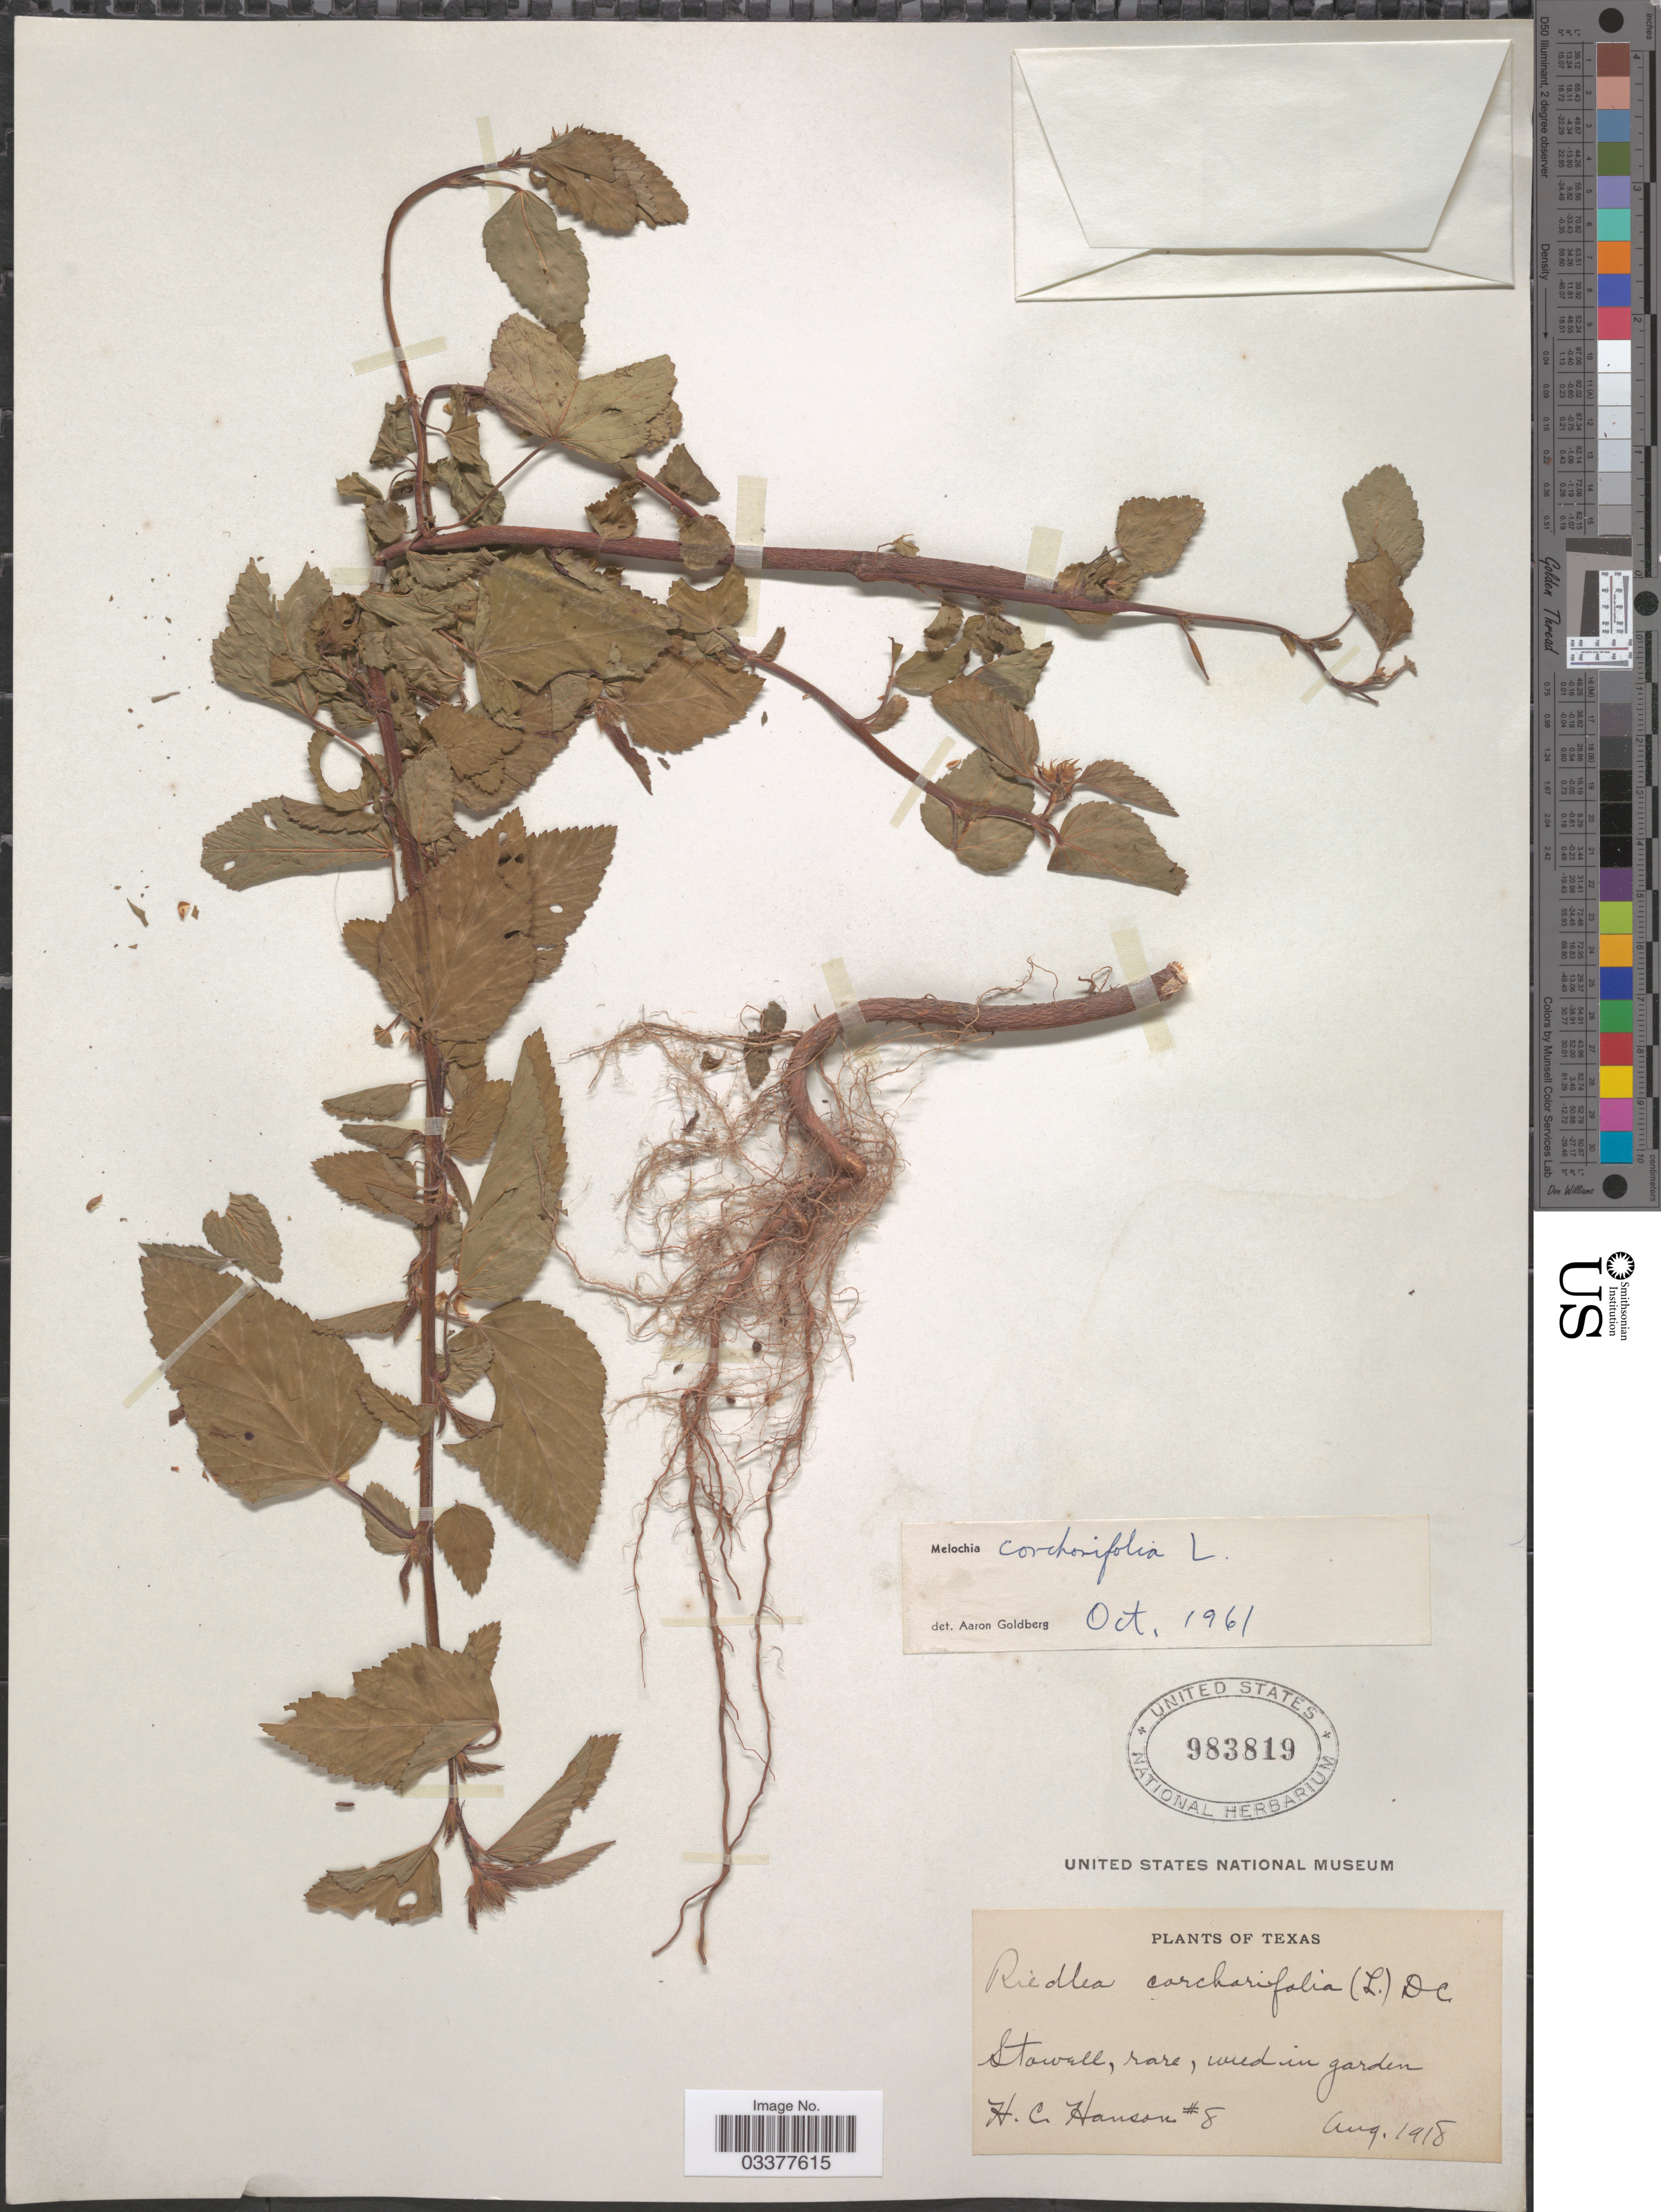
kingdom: Plantae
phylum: Tracheophyta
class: Magnoliopsida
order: Malvales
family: Malvaceae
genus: Melochia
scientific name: Melochia corchorifolia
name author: L.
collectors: H. Hanson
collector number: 8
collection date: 1918-08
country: United States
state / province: Texas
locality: Stowell.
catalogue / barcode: US 983819